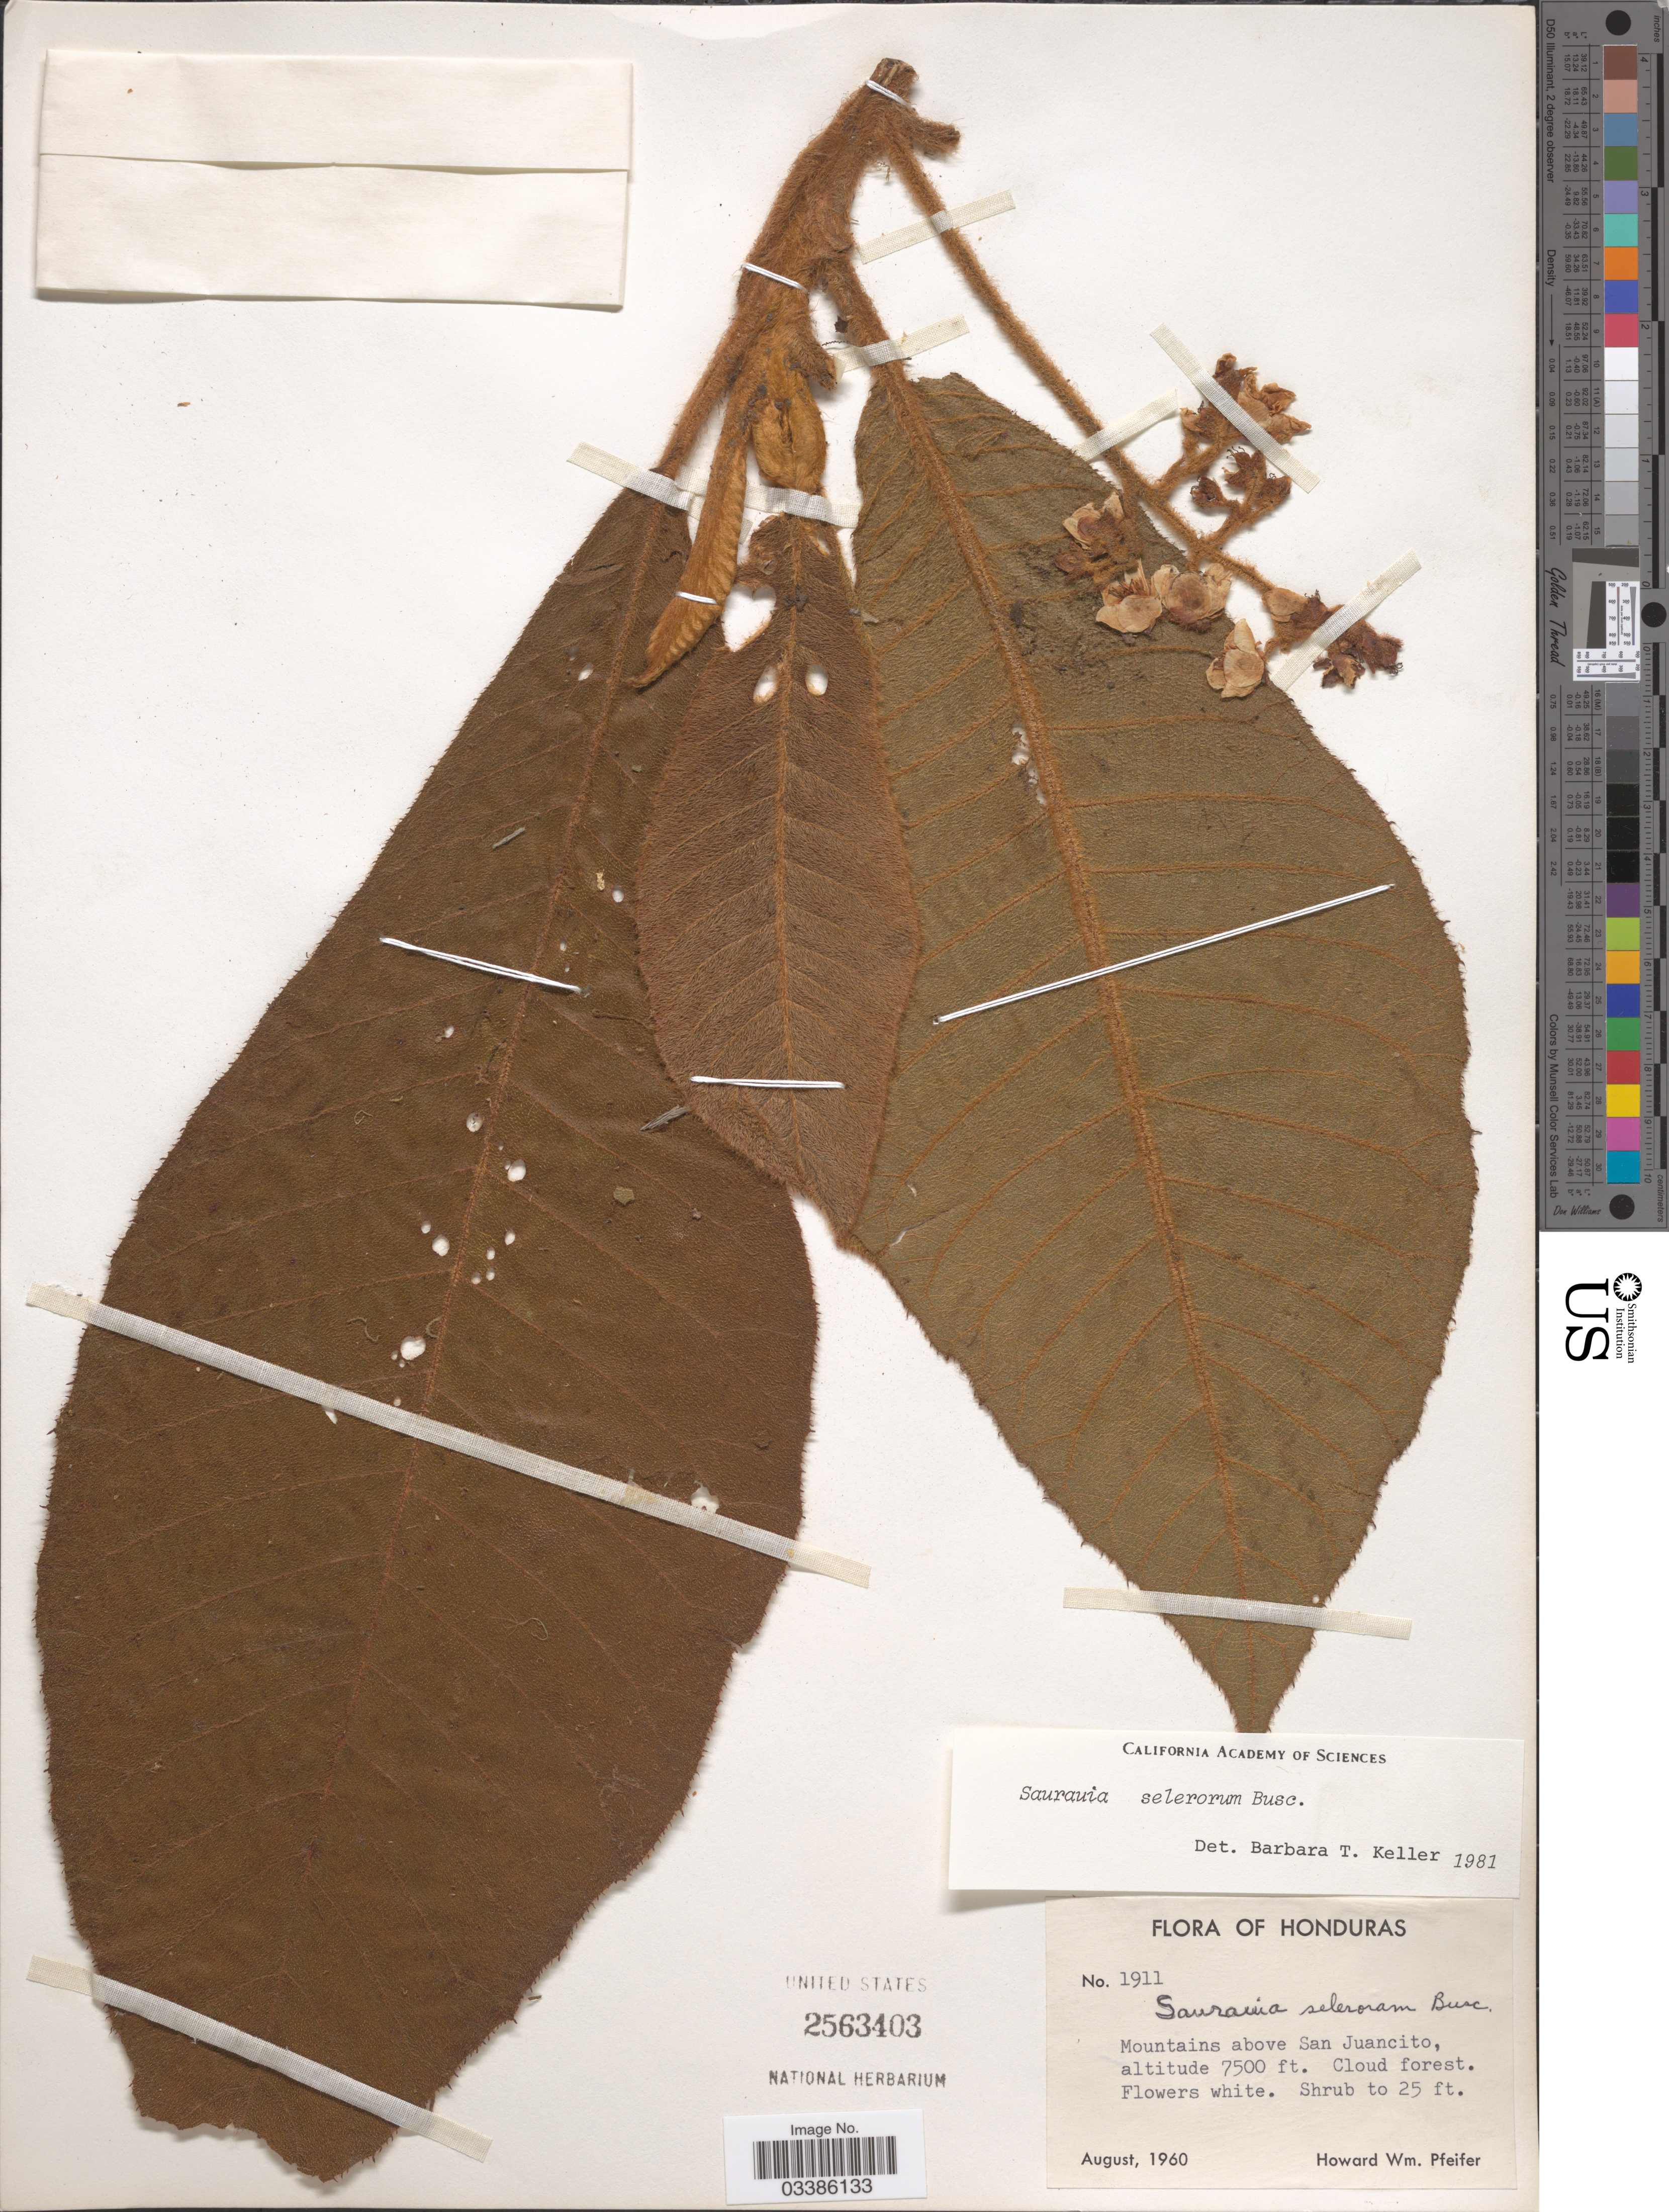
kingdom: Plantae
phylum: Tracheophyta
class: Magnoliopsida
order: Ericales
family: Actinidiaceae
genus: Saurauia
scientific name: Saurauia selerorum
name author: Buscal.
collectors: H. W. Pfeifer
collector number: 1911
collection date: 1960-08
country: Honduras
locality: Mountains above San Juancito.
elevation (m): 2286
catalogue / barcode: US 2563403